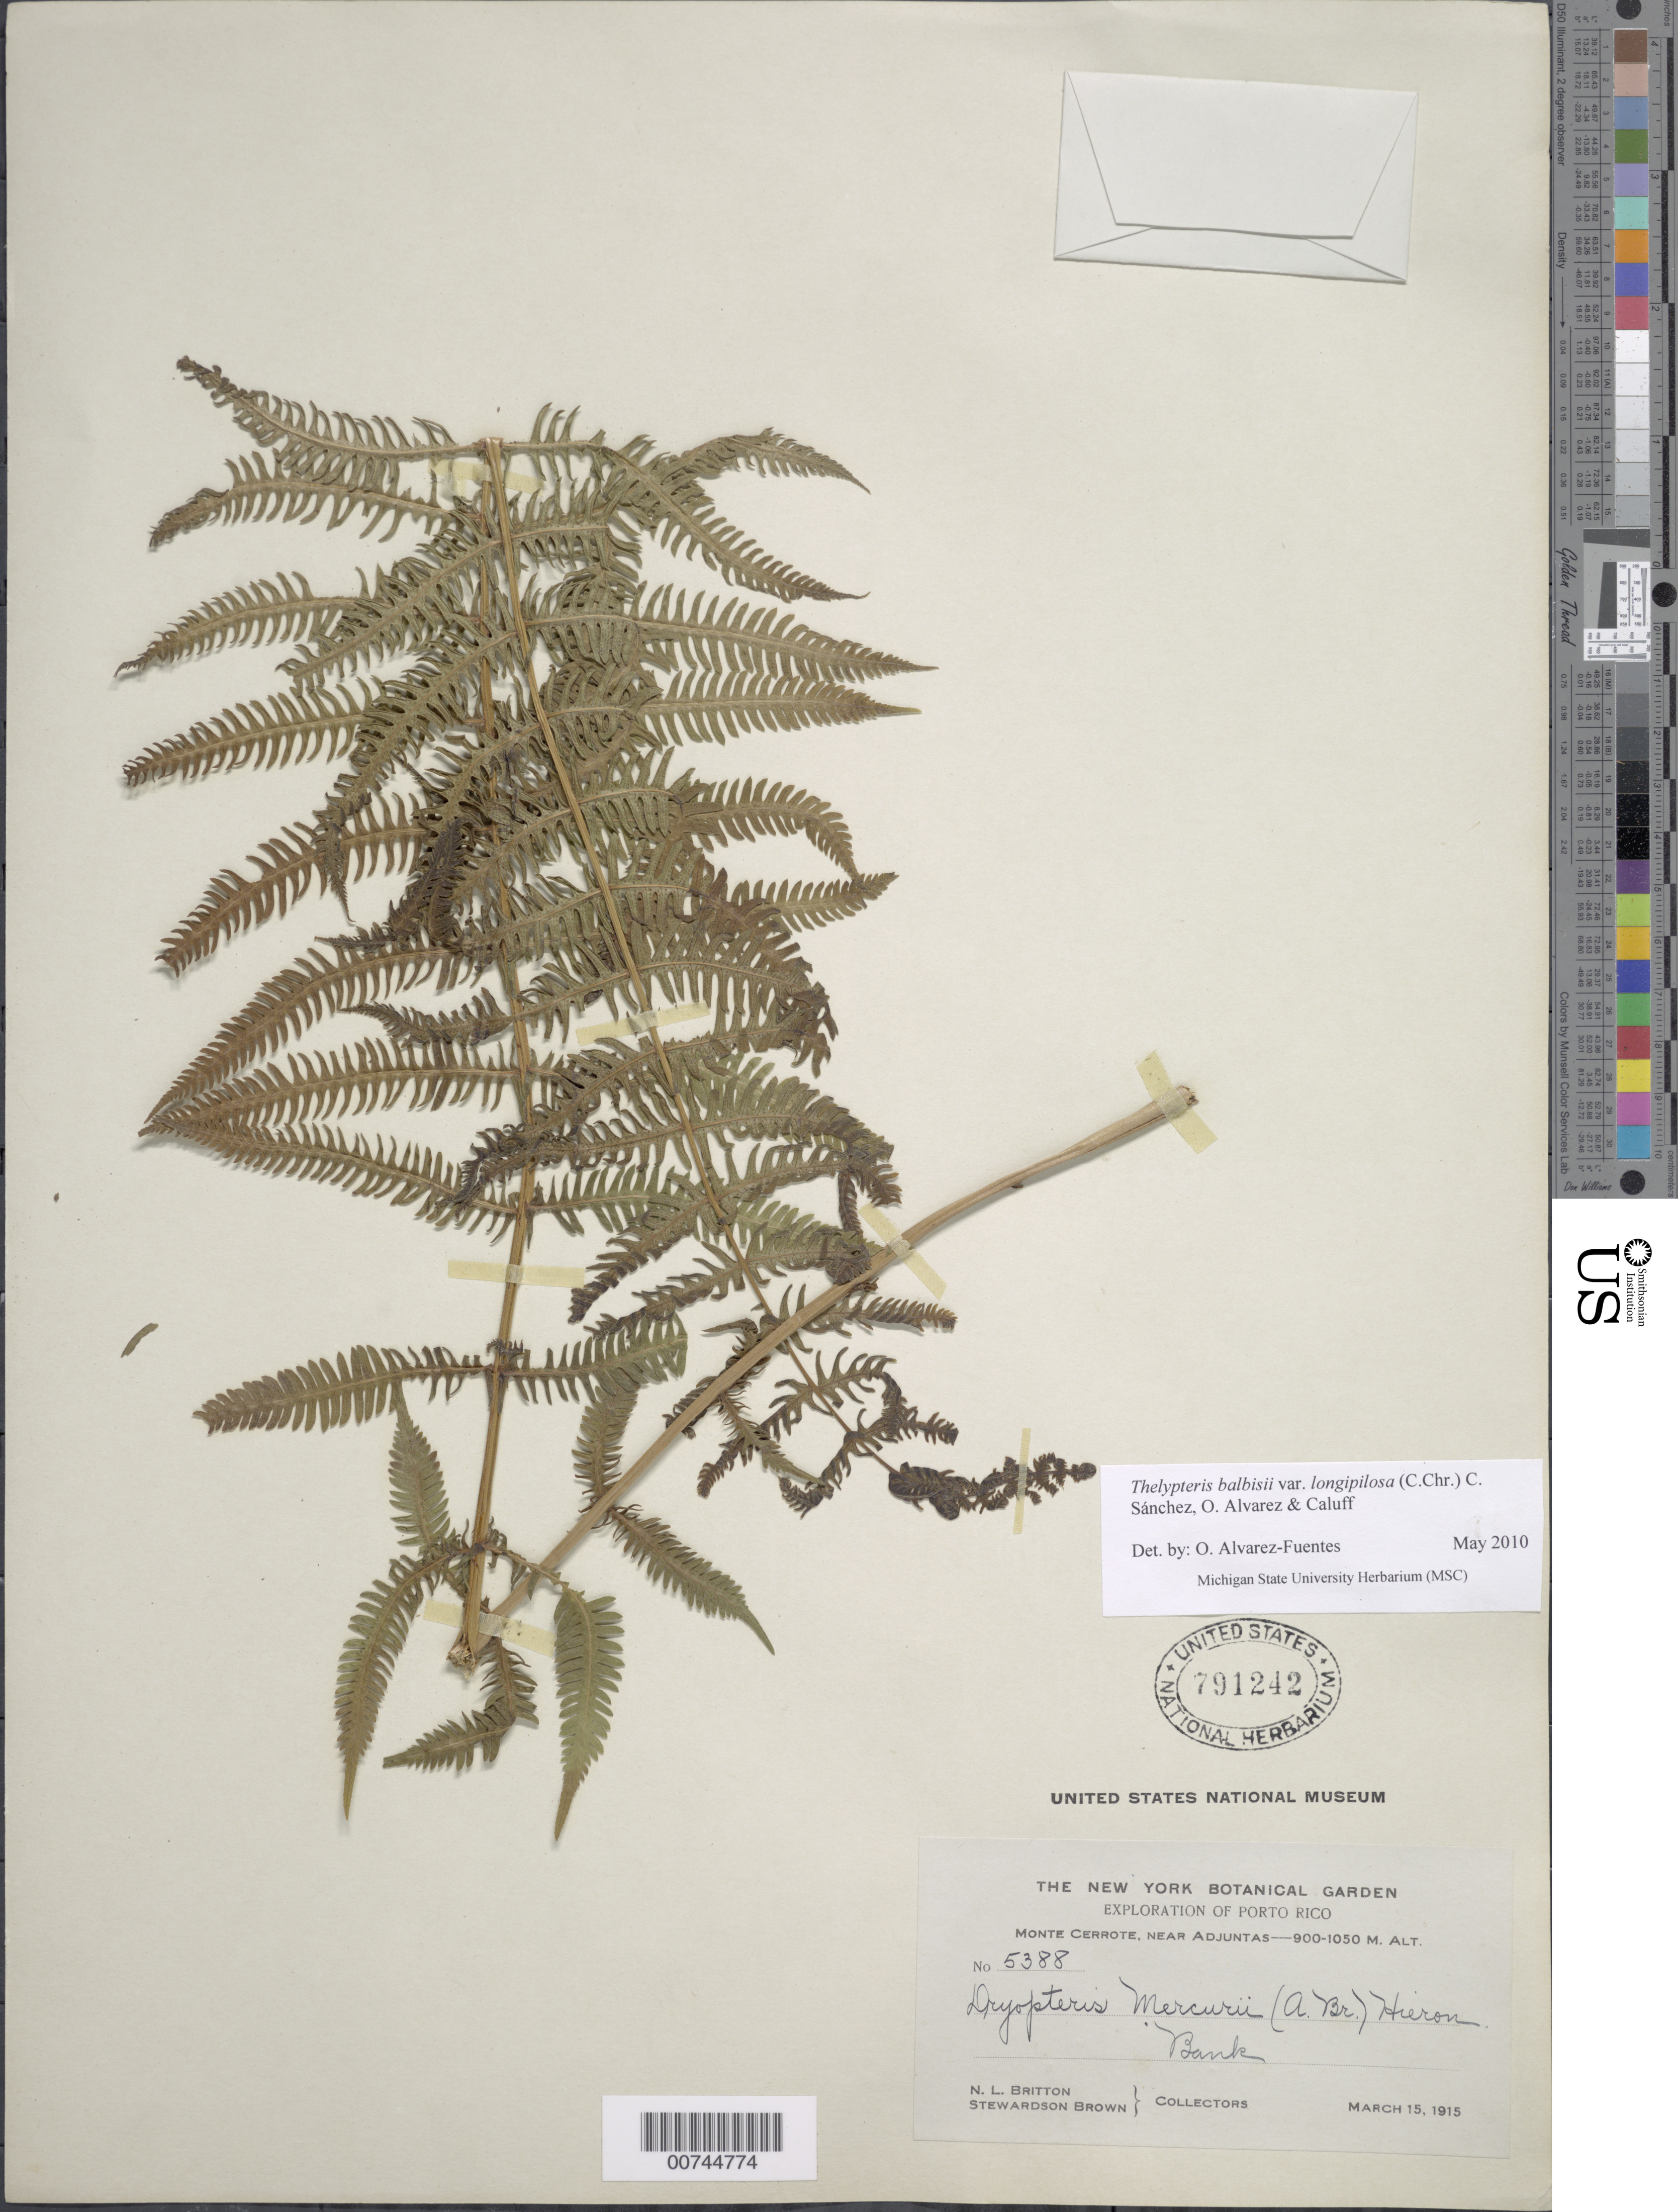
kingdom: Plantae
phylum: Tracheophyta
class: Polypodiopsida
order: Polypodiales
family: Thelypteridaceae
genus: Amauropelta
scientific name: Amauropelta balbisii (Spreng.) comb. nov., ined. 2015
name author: (Spreng.)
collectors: N. Britton & S. Brown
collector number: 5388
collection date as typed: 15 Mar 1915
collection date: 1915-03-15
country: Puerto Rico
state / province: Adjuntas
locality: Monte Cerrote, near Adjuntas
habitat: Bank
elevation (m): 900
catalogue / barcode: US 791242